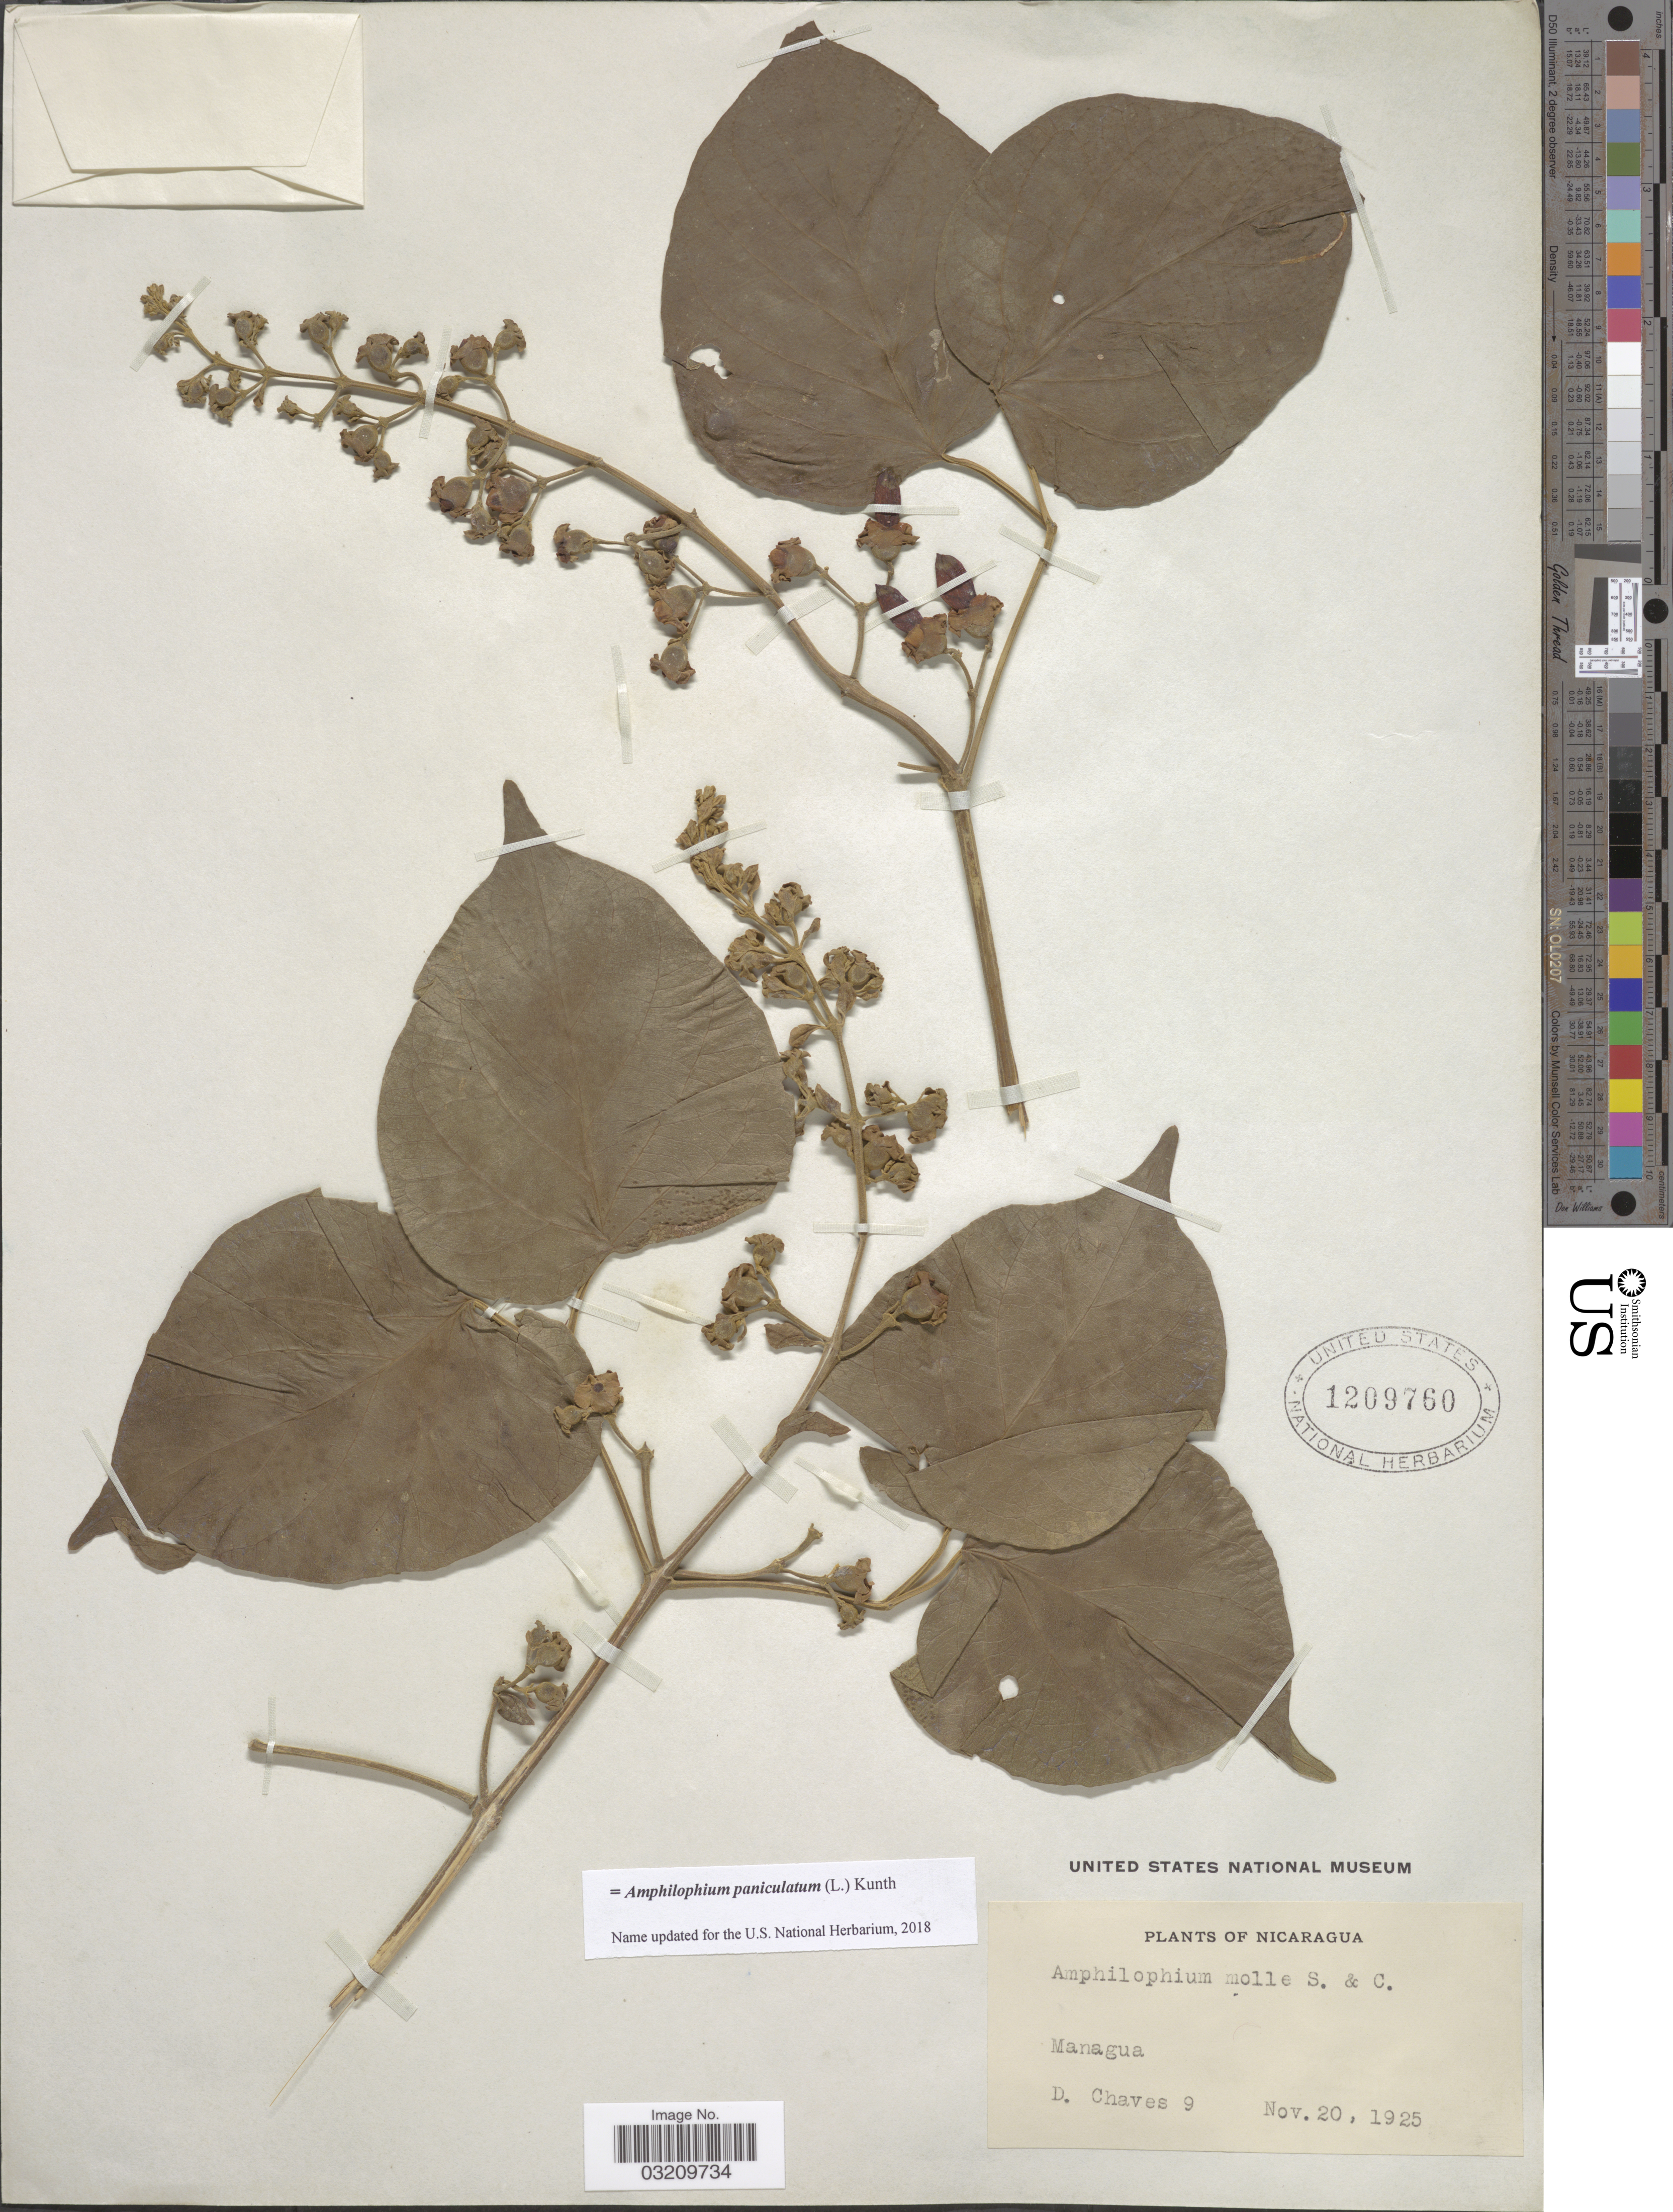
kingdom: Plantae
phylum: Tracheophyta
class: Magnoliopsida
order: Lamiales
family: Bignoniaceae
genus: Amphilophium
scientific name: Amphilophium paniculatum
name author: (L.) Kunth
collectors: D. Chaves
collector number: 9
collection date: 1925-11-20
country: Nicaragua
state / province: Managua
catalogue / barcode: US 1209760